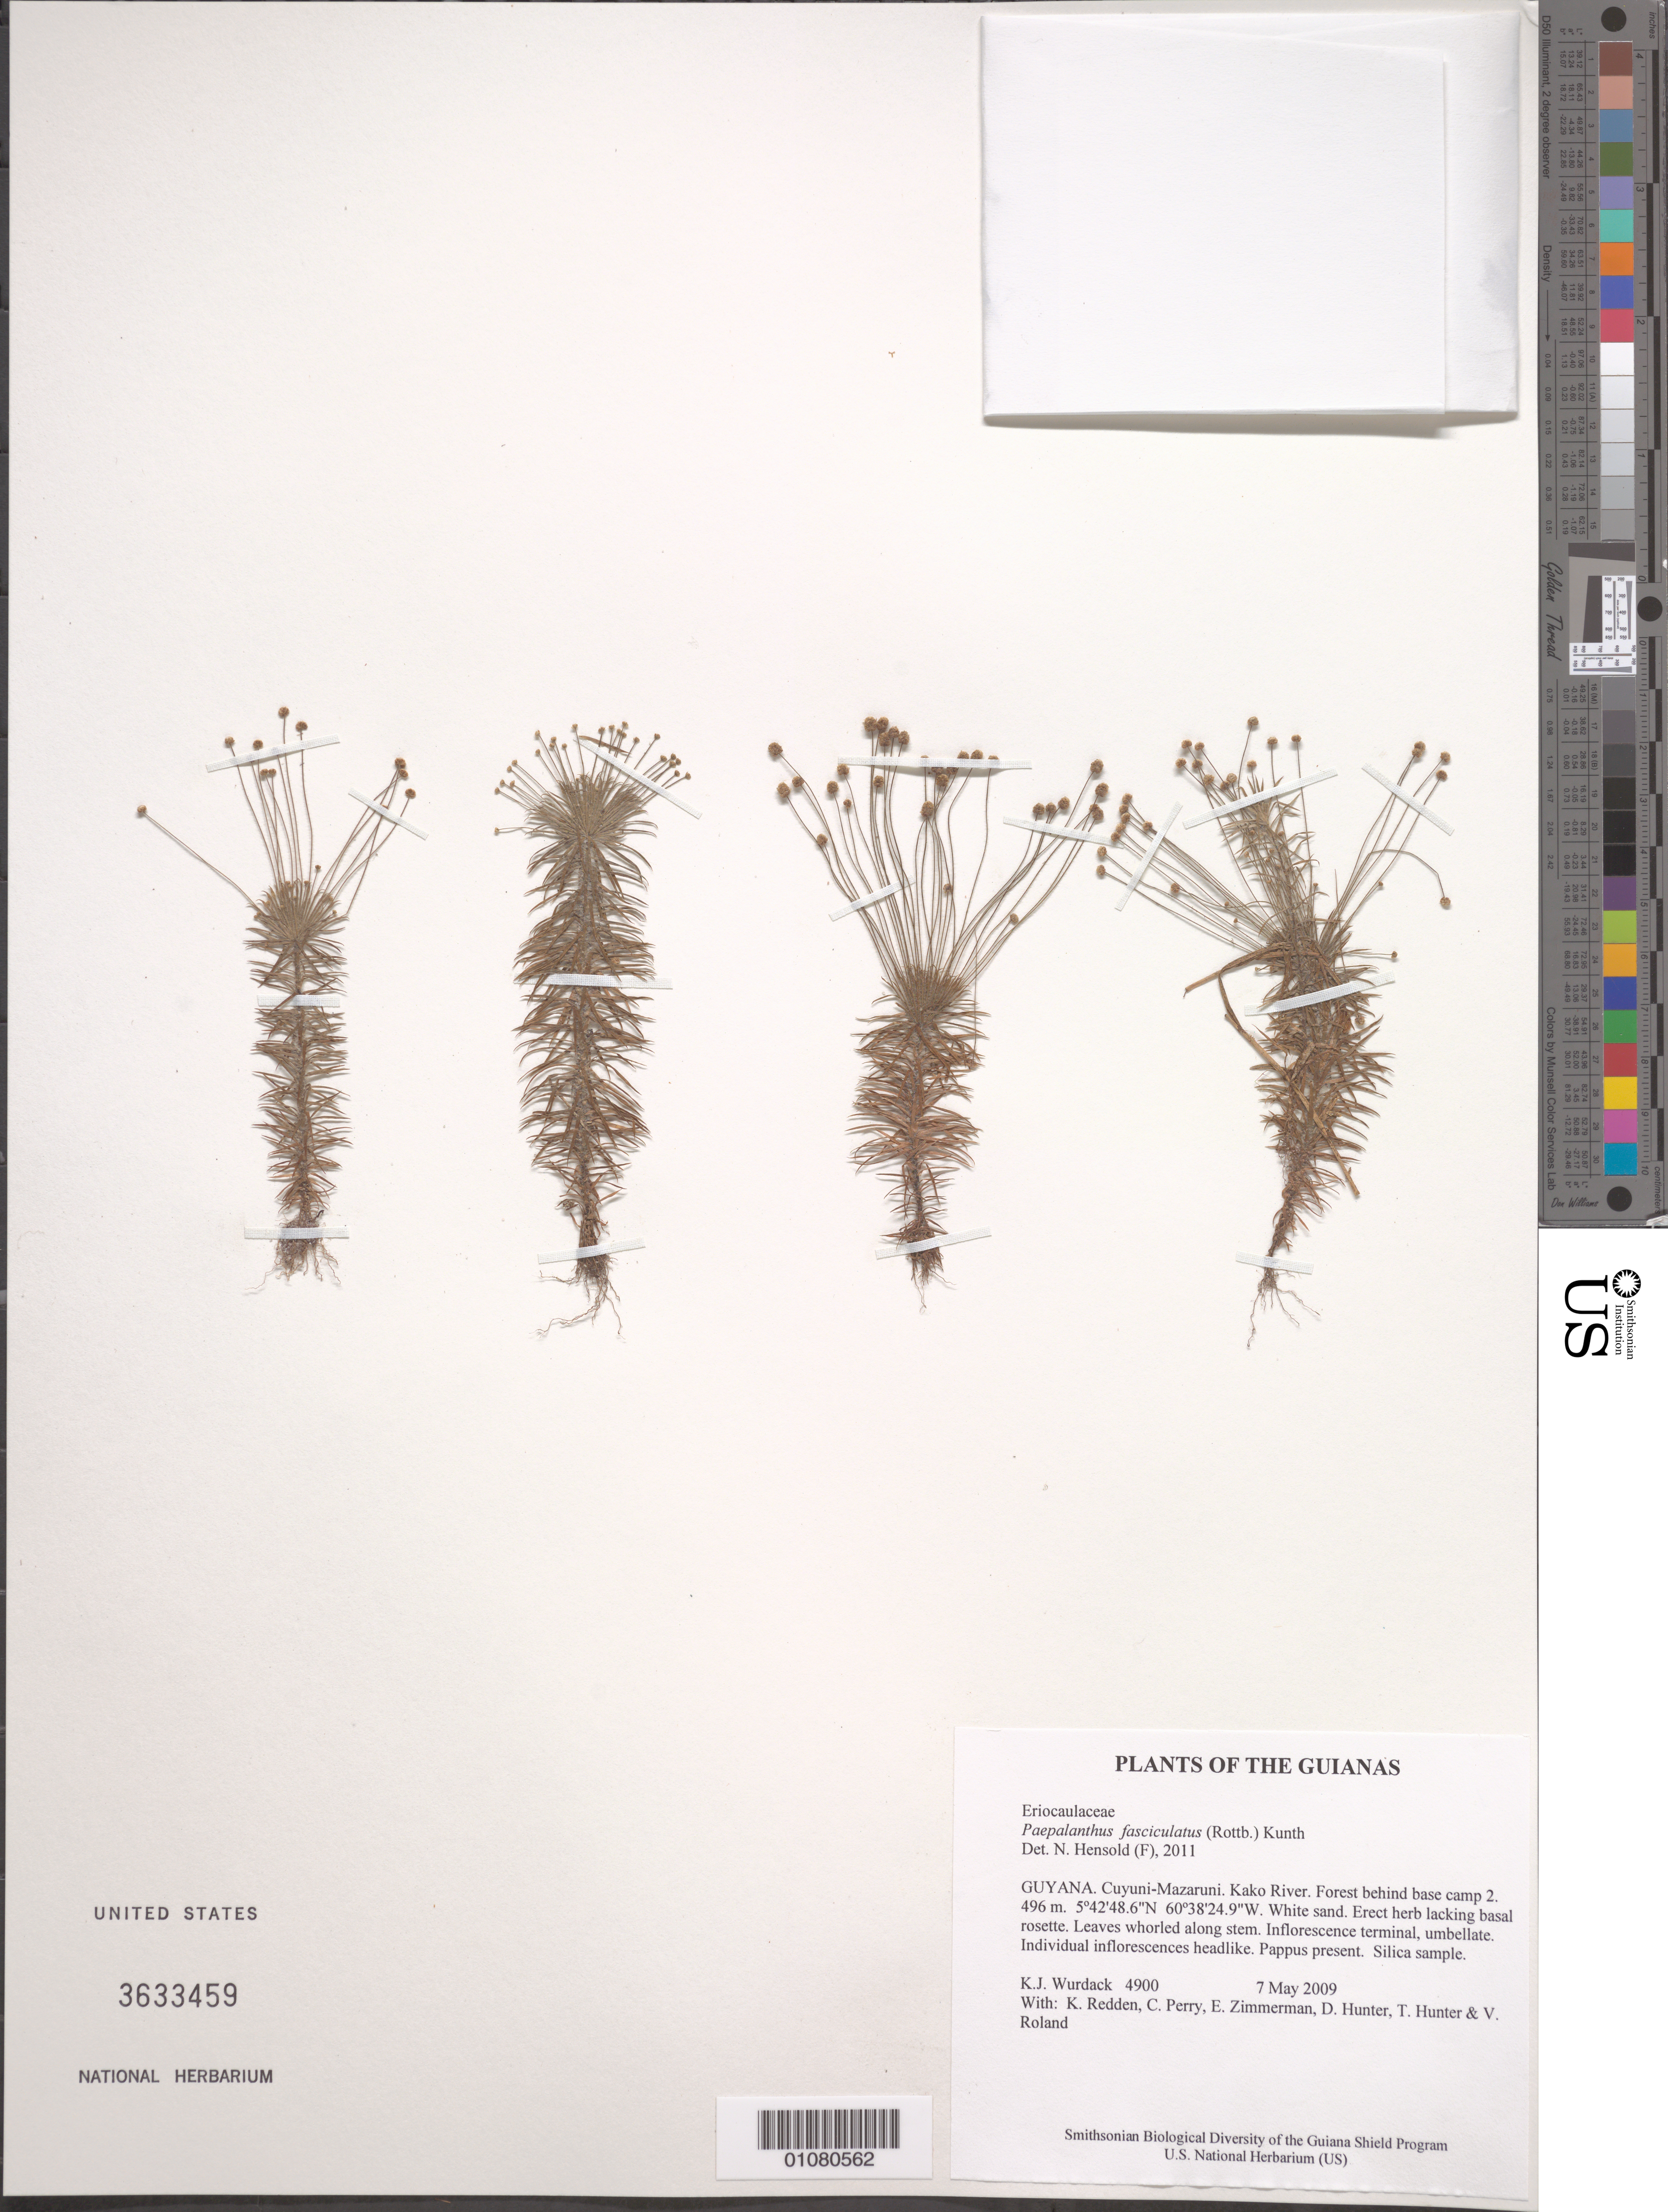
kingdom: Plantae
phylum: Tracheophyta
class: Liliopsida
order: Poales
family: Eriocaulaceae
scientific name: Giuliettia fasciculata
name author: (Rottb.) Andrino & Sano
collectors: K. Wurdack, K. M. Redden, C. Perry, E. Zimmerman, D. Hunter, T. Hunter & V. Roland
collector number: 4900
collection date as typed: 7 May 2009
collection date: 2009-05-07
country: Guyana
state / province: Cuyuni-Mazaruni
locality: Kako River. Forest behind base camp 2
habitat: White sand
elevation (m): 496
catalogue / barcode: US 3633459